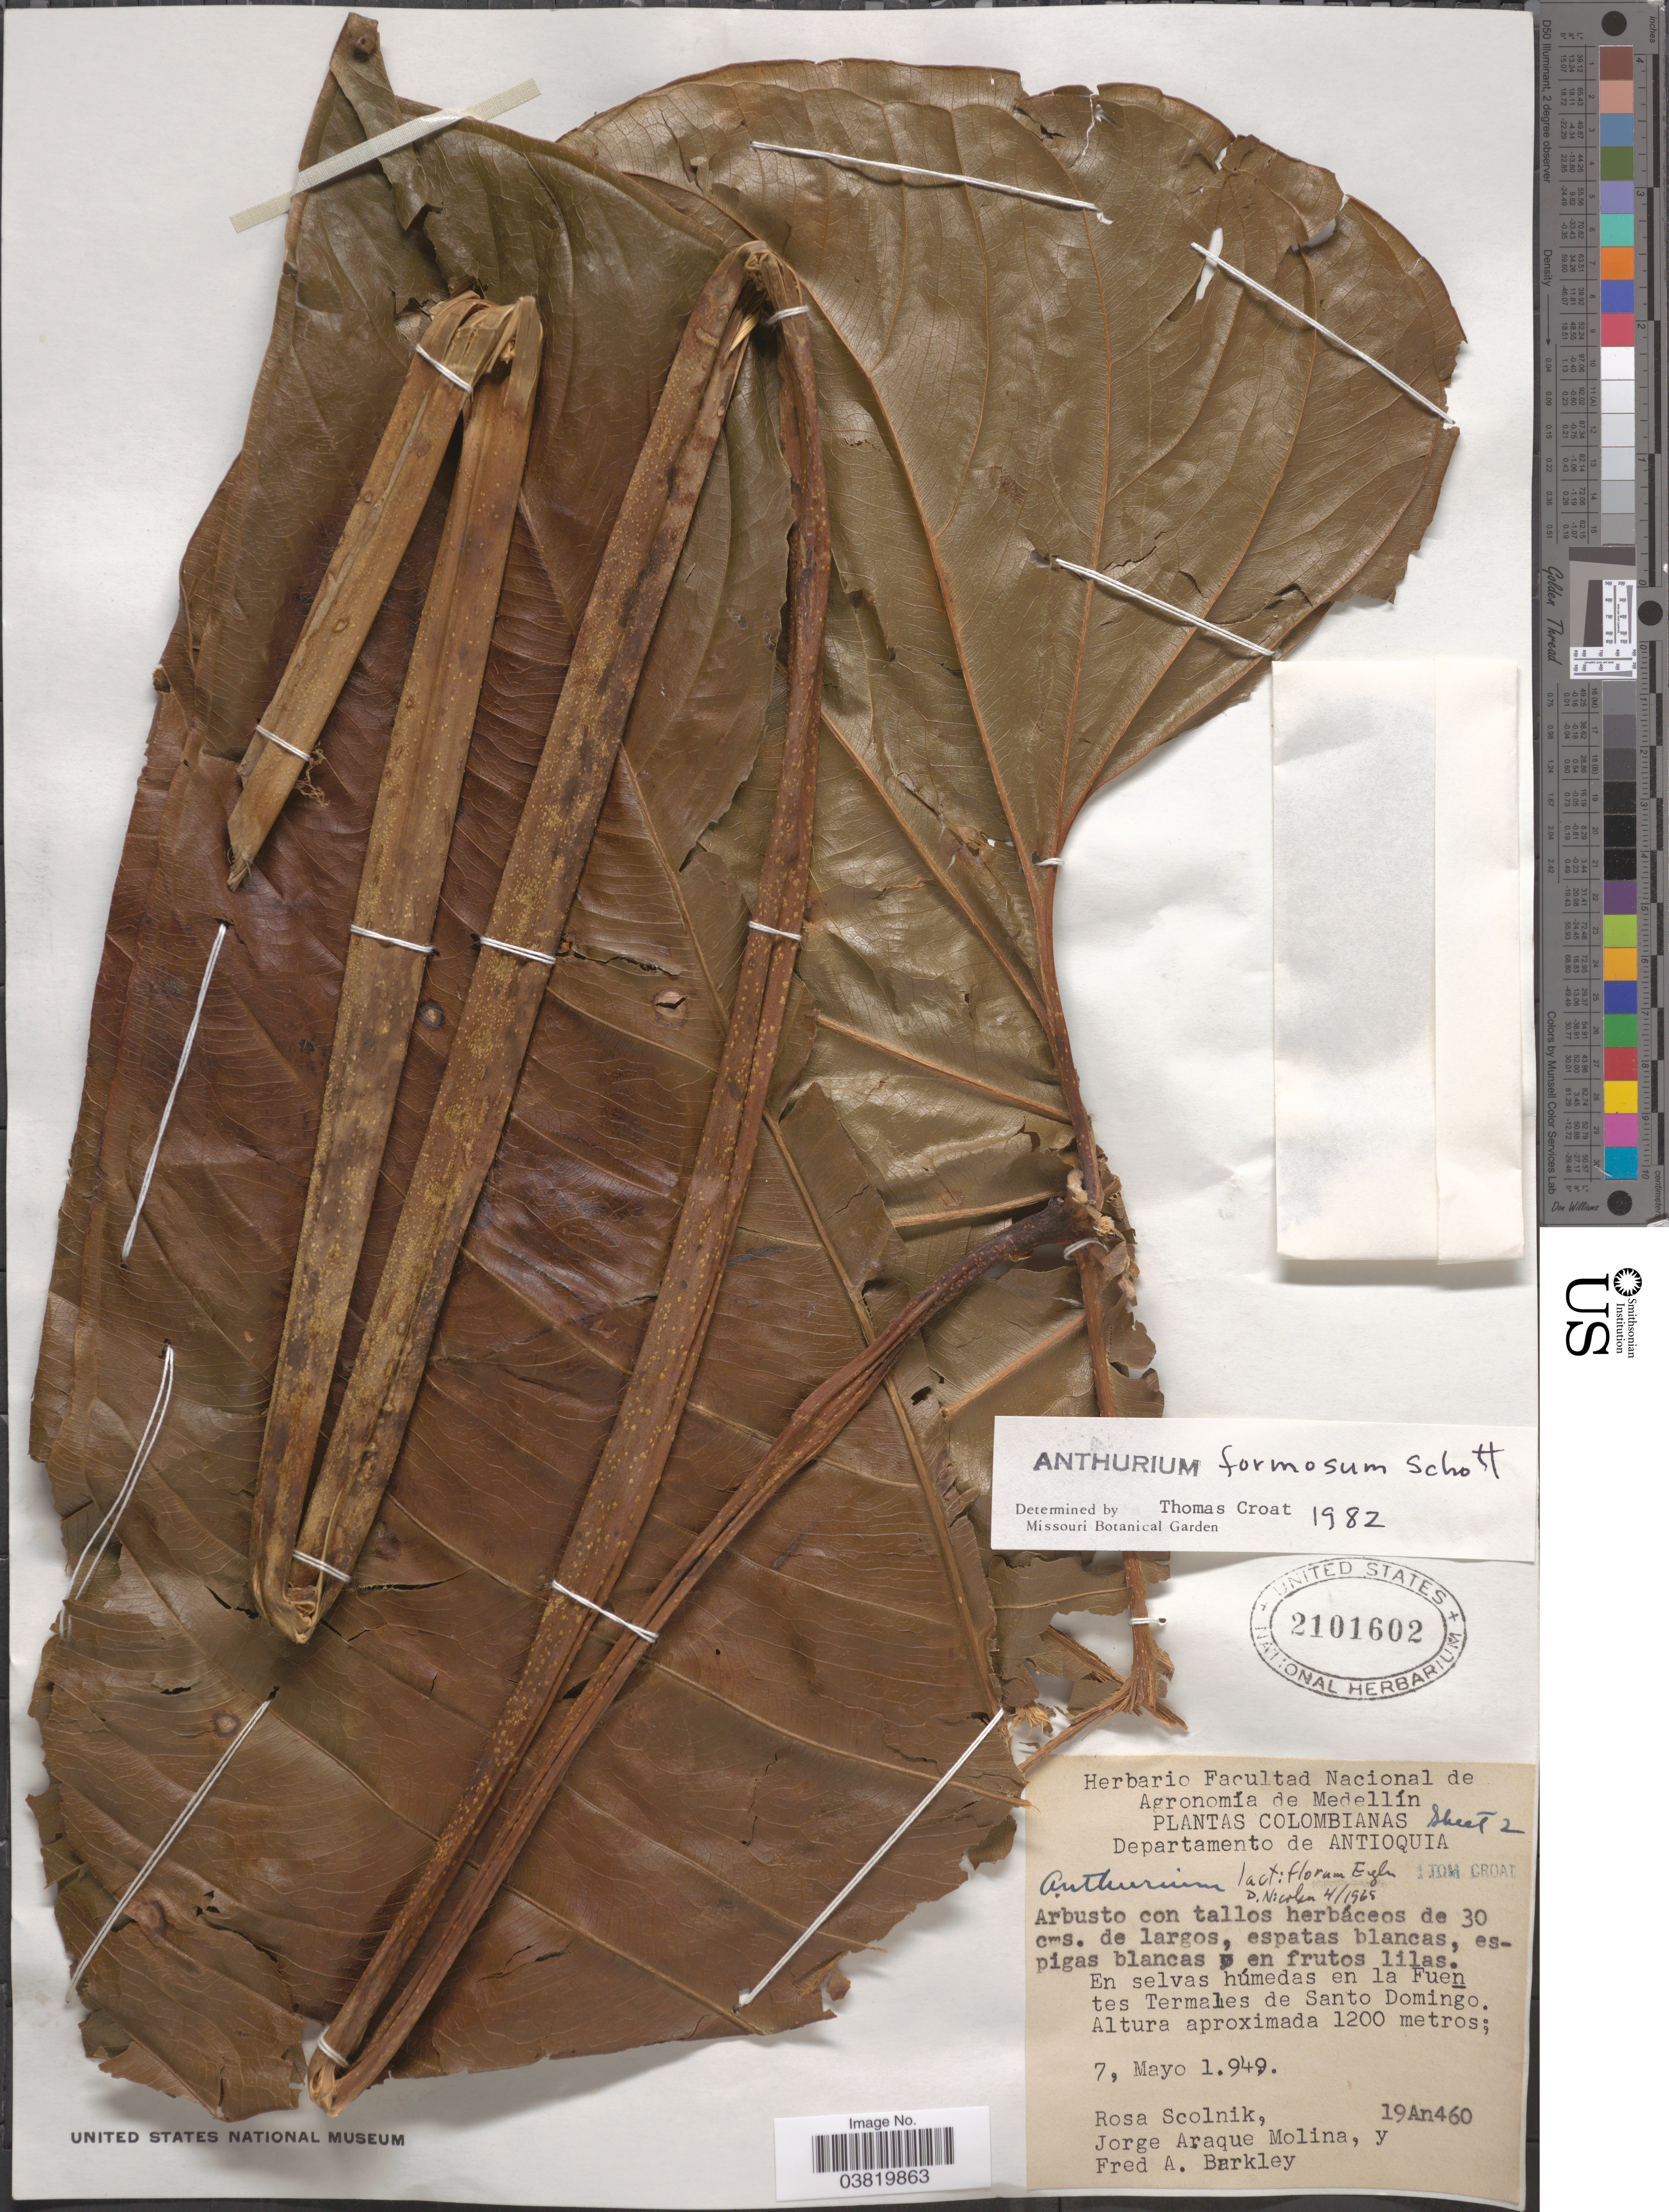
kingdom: Plantae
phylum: Tracheophyta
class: Liliopsida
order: Alismatales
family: Araceae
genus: Anthurium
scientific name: Anthurium formosum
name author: Schott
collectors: R. Scolnik, J. A. Molina & F. A. Barkley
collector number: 19An460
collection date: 1949-05-07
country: Colombia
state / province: Antioquia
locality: Departamento de Antioquia. La Fuentes Termales de Santo Domingo.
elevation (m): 1200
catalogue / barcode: US 2101602